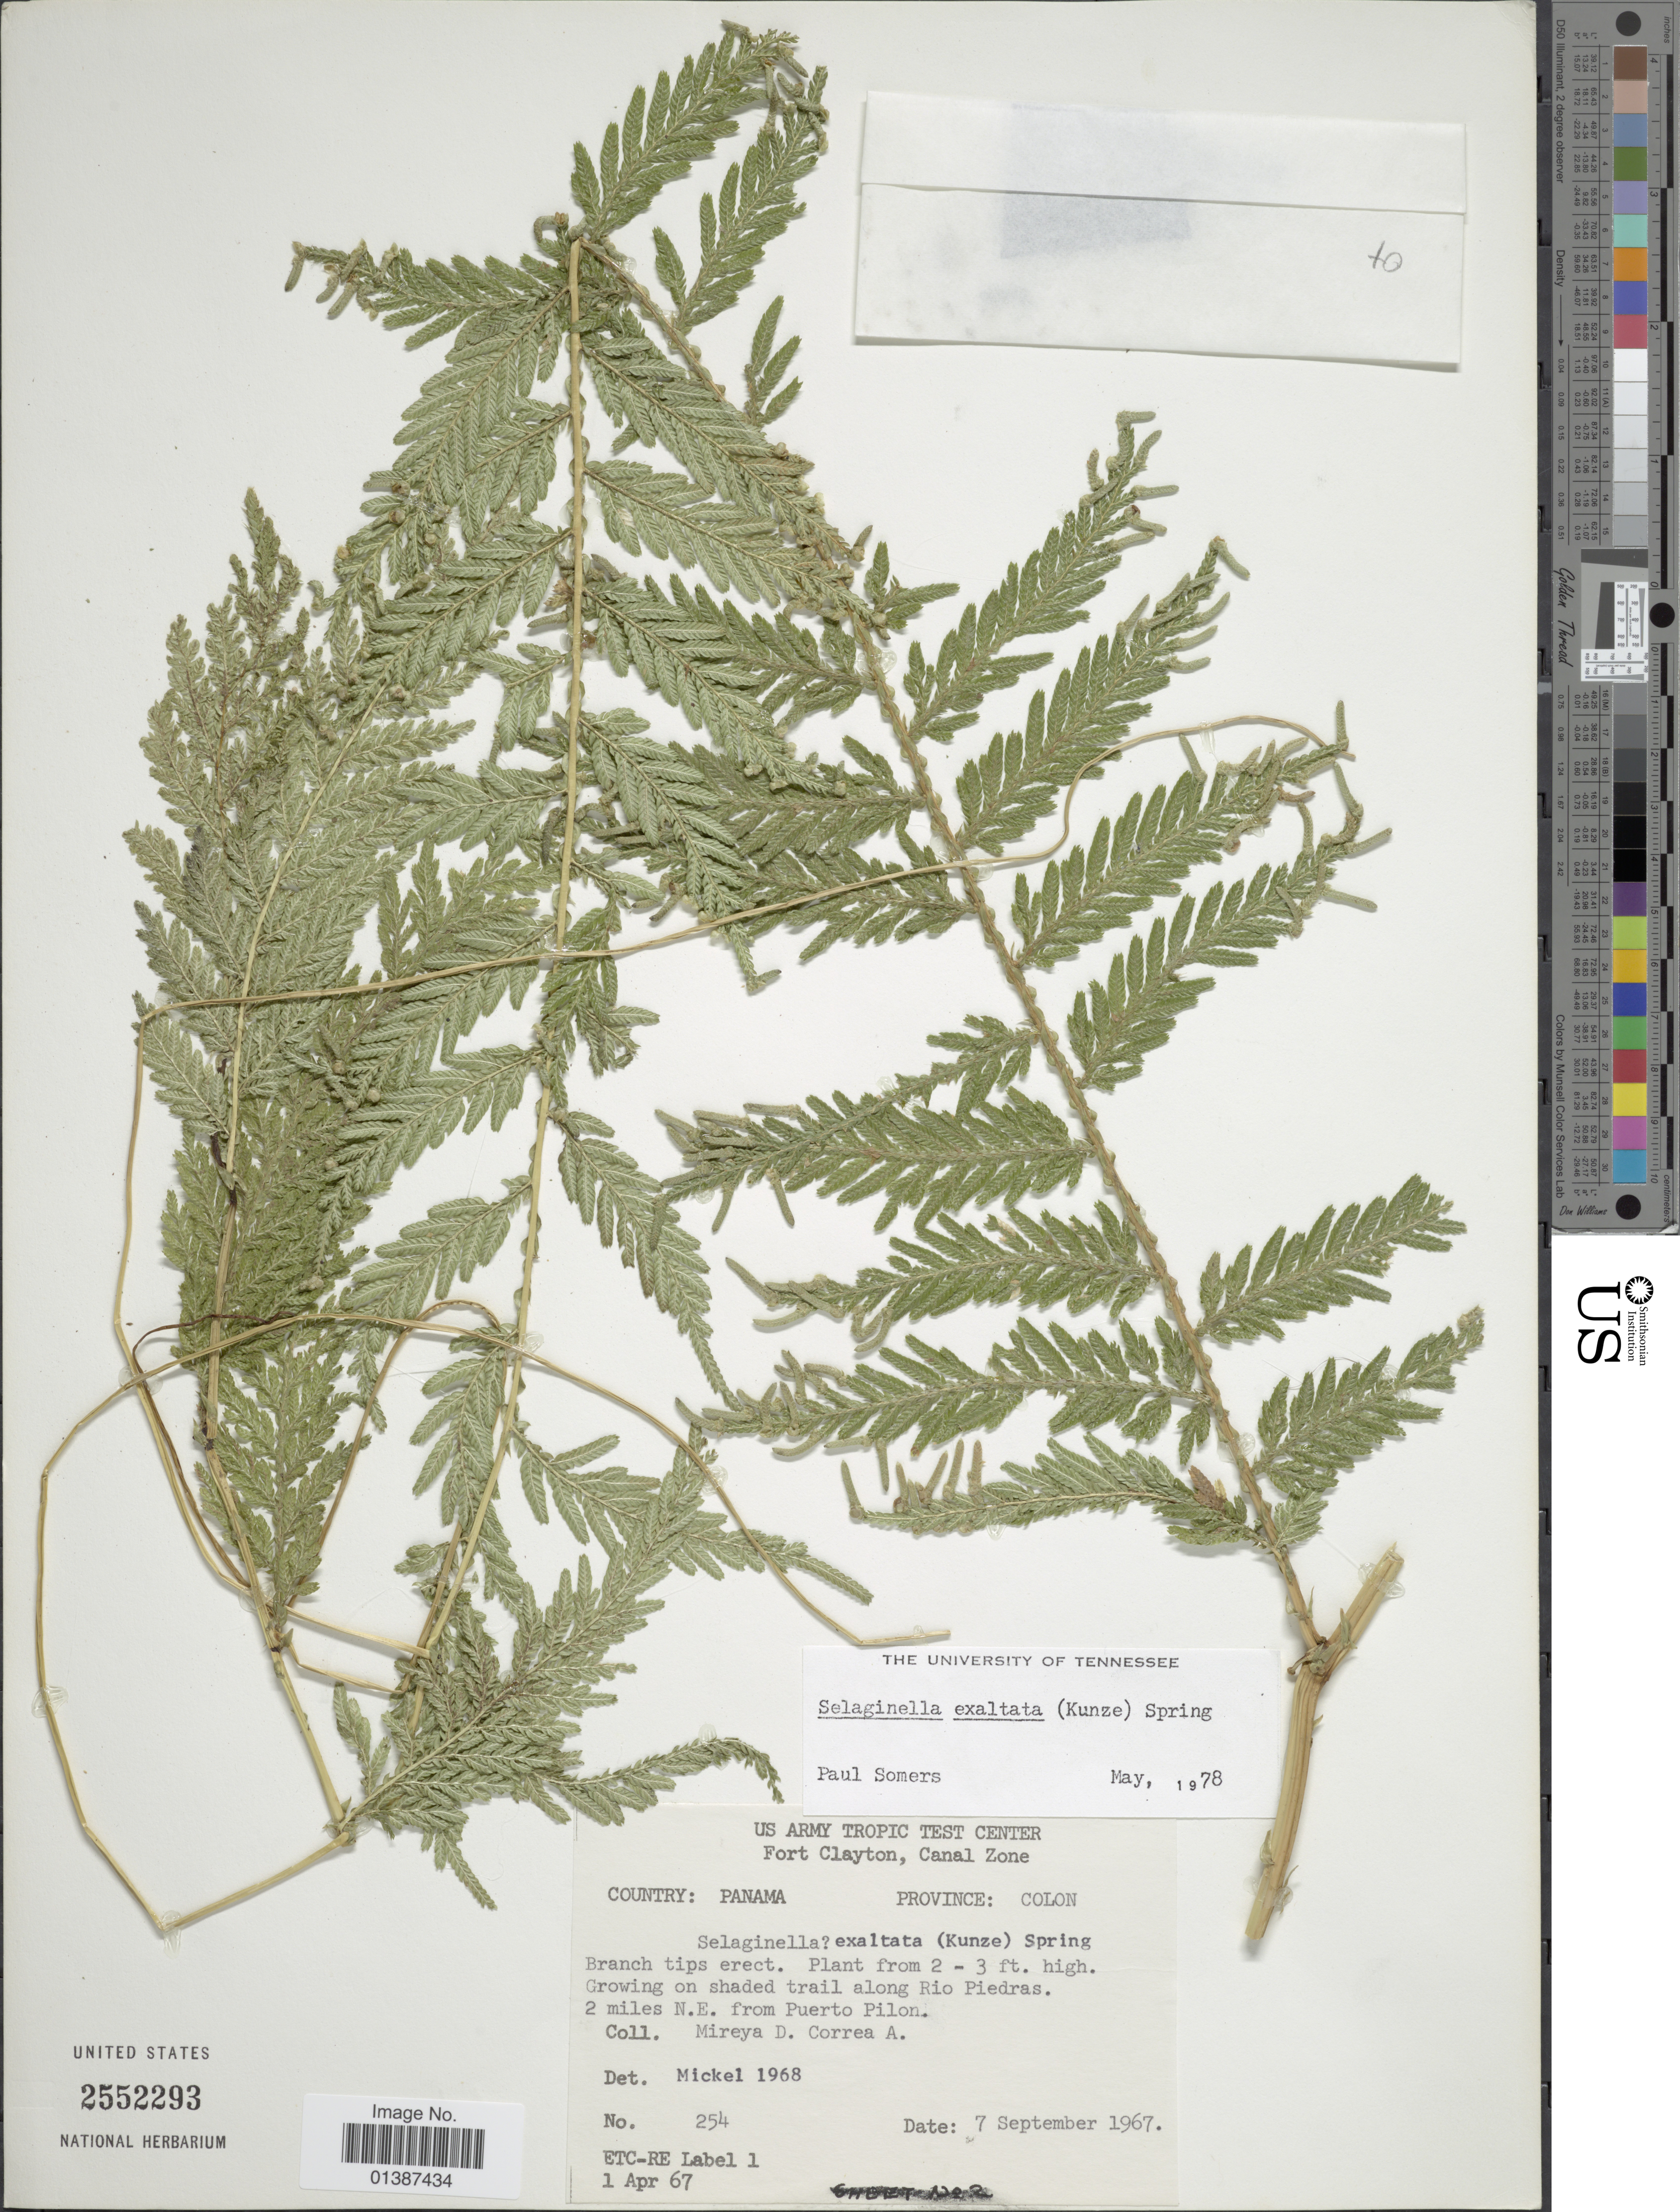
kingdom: Plantae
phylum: Tracheophyta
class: Lycopodiopsida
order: Selaginellales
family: Selaginellaceae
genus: Selaginella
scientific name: Selaginella exaltata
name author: (Kunze) Spring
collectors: M. D. Corrêa-A.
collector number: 254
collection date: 1967-09-07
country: Panama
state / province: Colón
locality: Fort Clayton, Canal Zone, Province: Colon, Growing on shaded trail along Rio Piedras. 2 miles N.E. from Puerto Pilon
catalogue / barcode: US 2552293